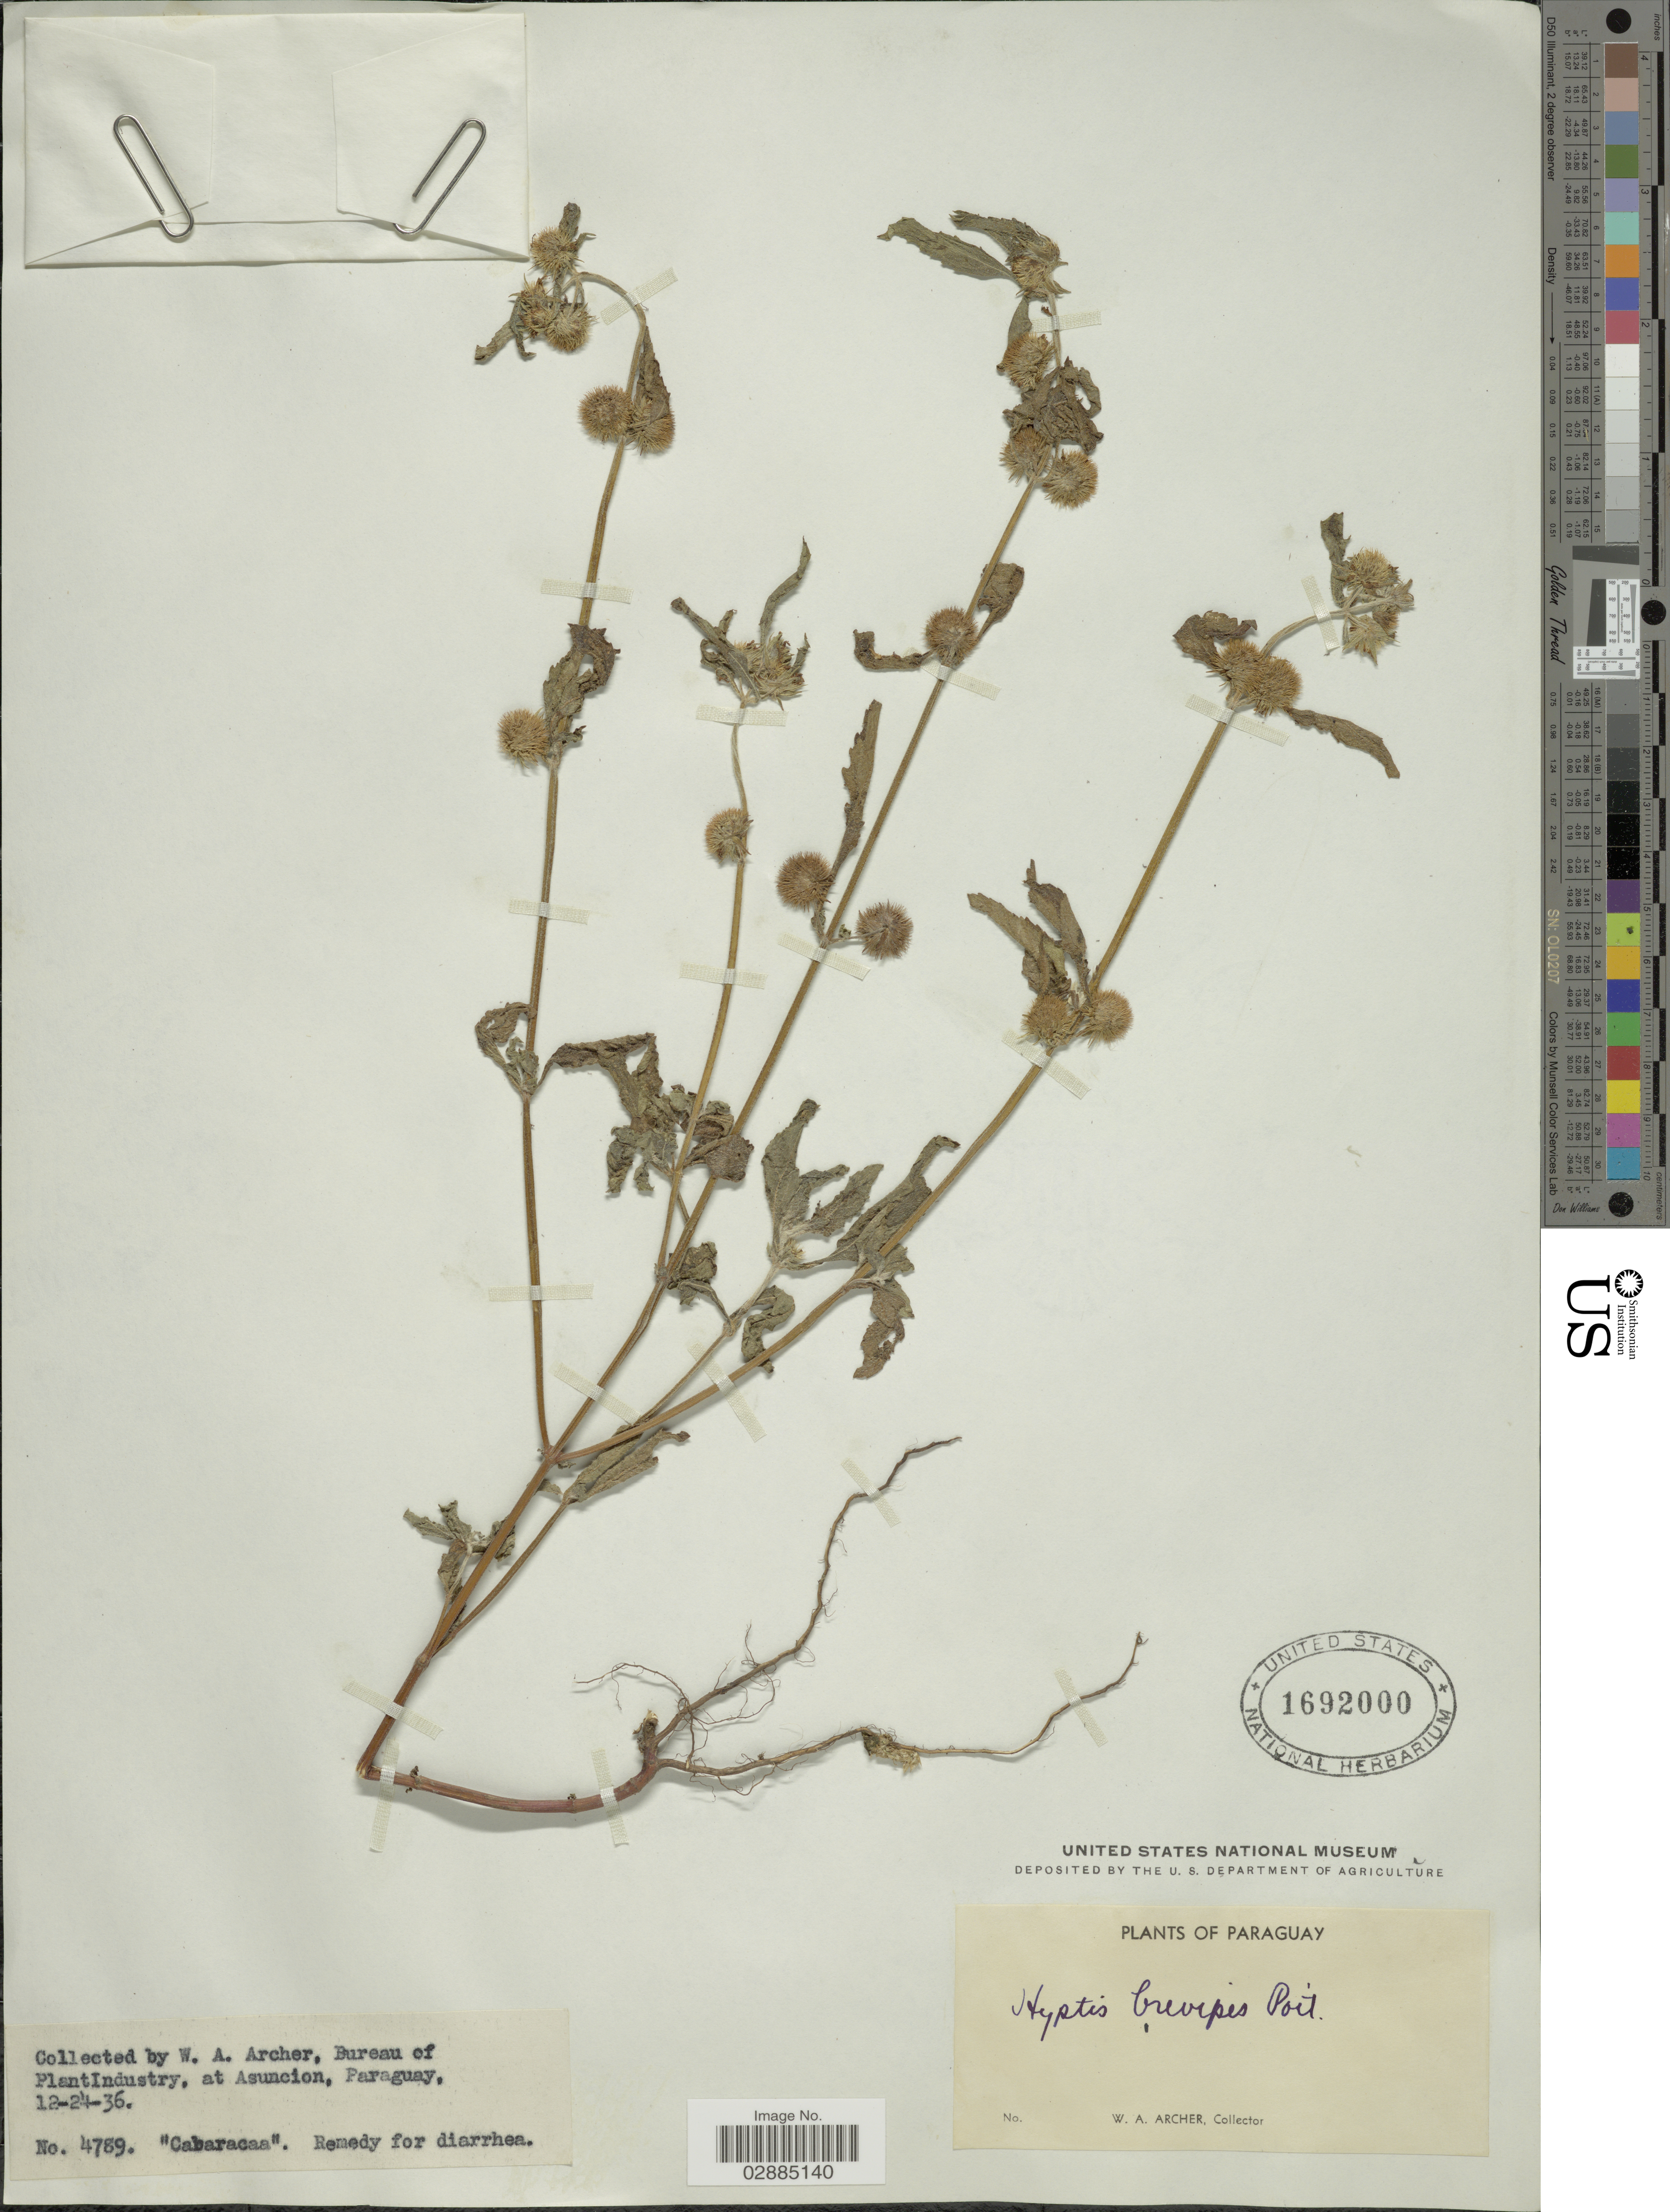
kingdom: Plantae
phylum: Tracheophyta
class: Magnoliopsida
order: Lamiales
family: Lamiaceae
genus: Hyptis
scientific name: Hyptis brevipes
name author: Poit.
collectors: W. Archer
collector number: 4789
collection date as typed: Transcribed d/m/y: 24/12/36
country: Paraguay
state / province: Asuncion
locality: Bureau of PlantIndustry.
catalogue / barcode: US 1692000